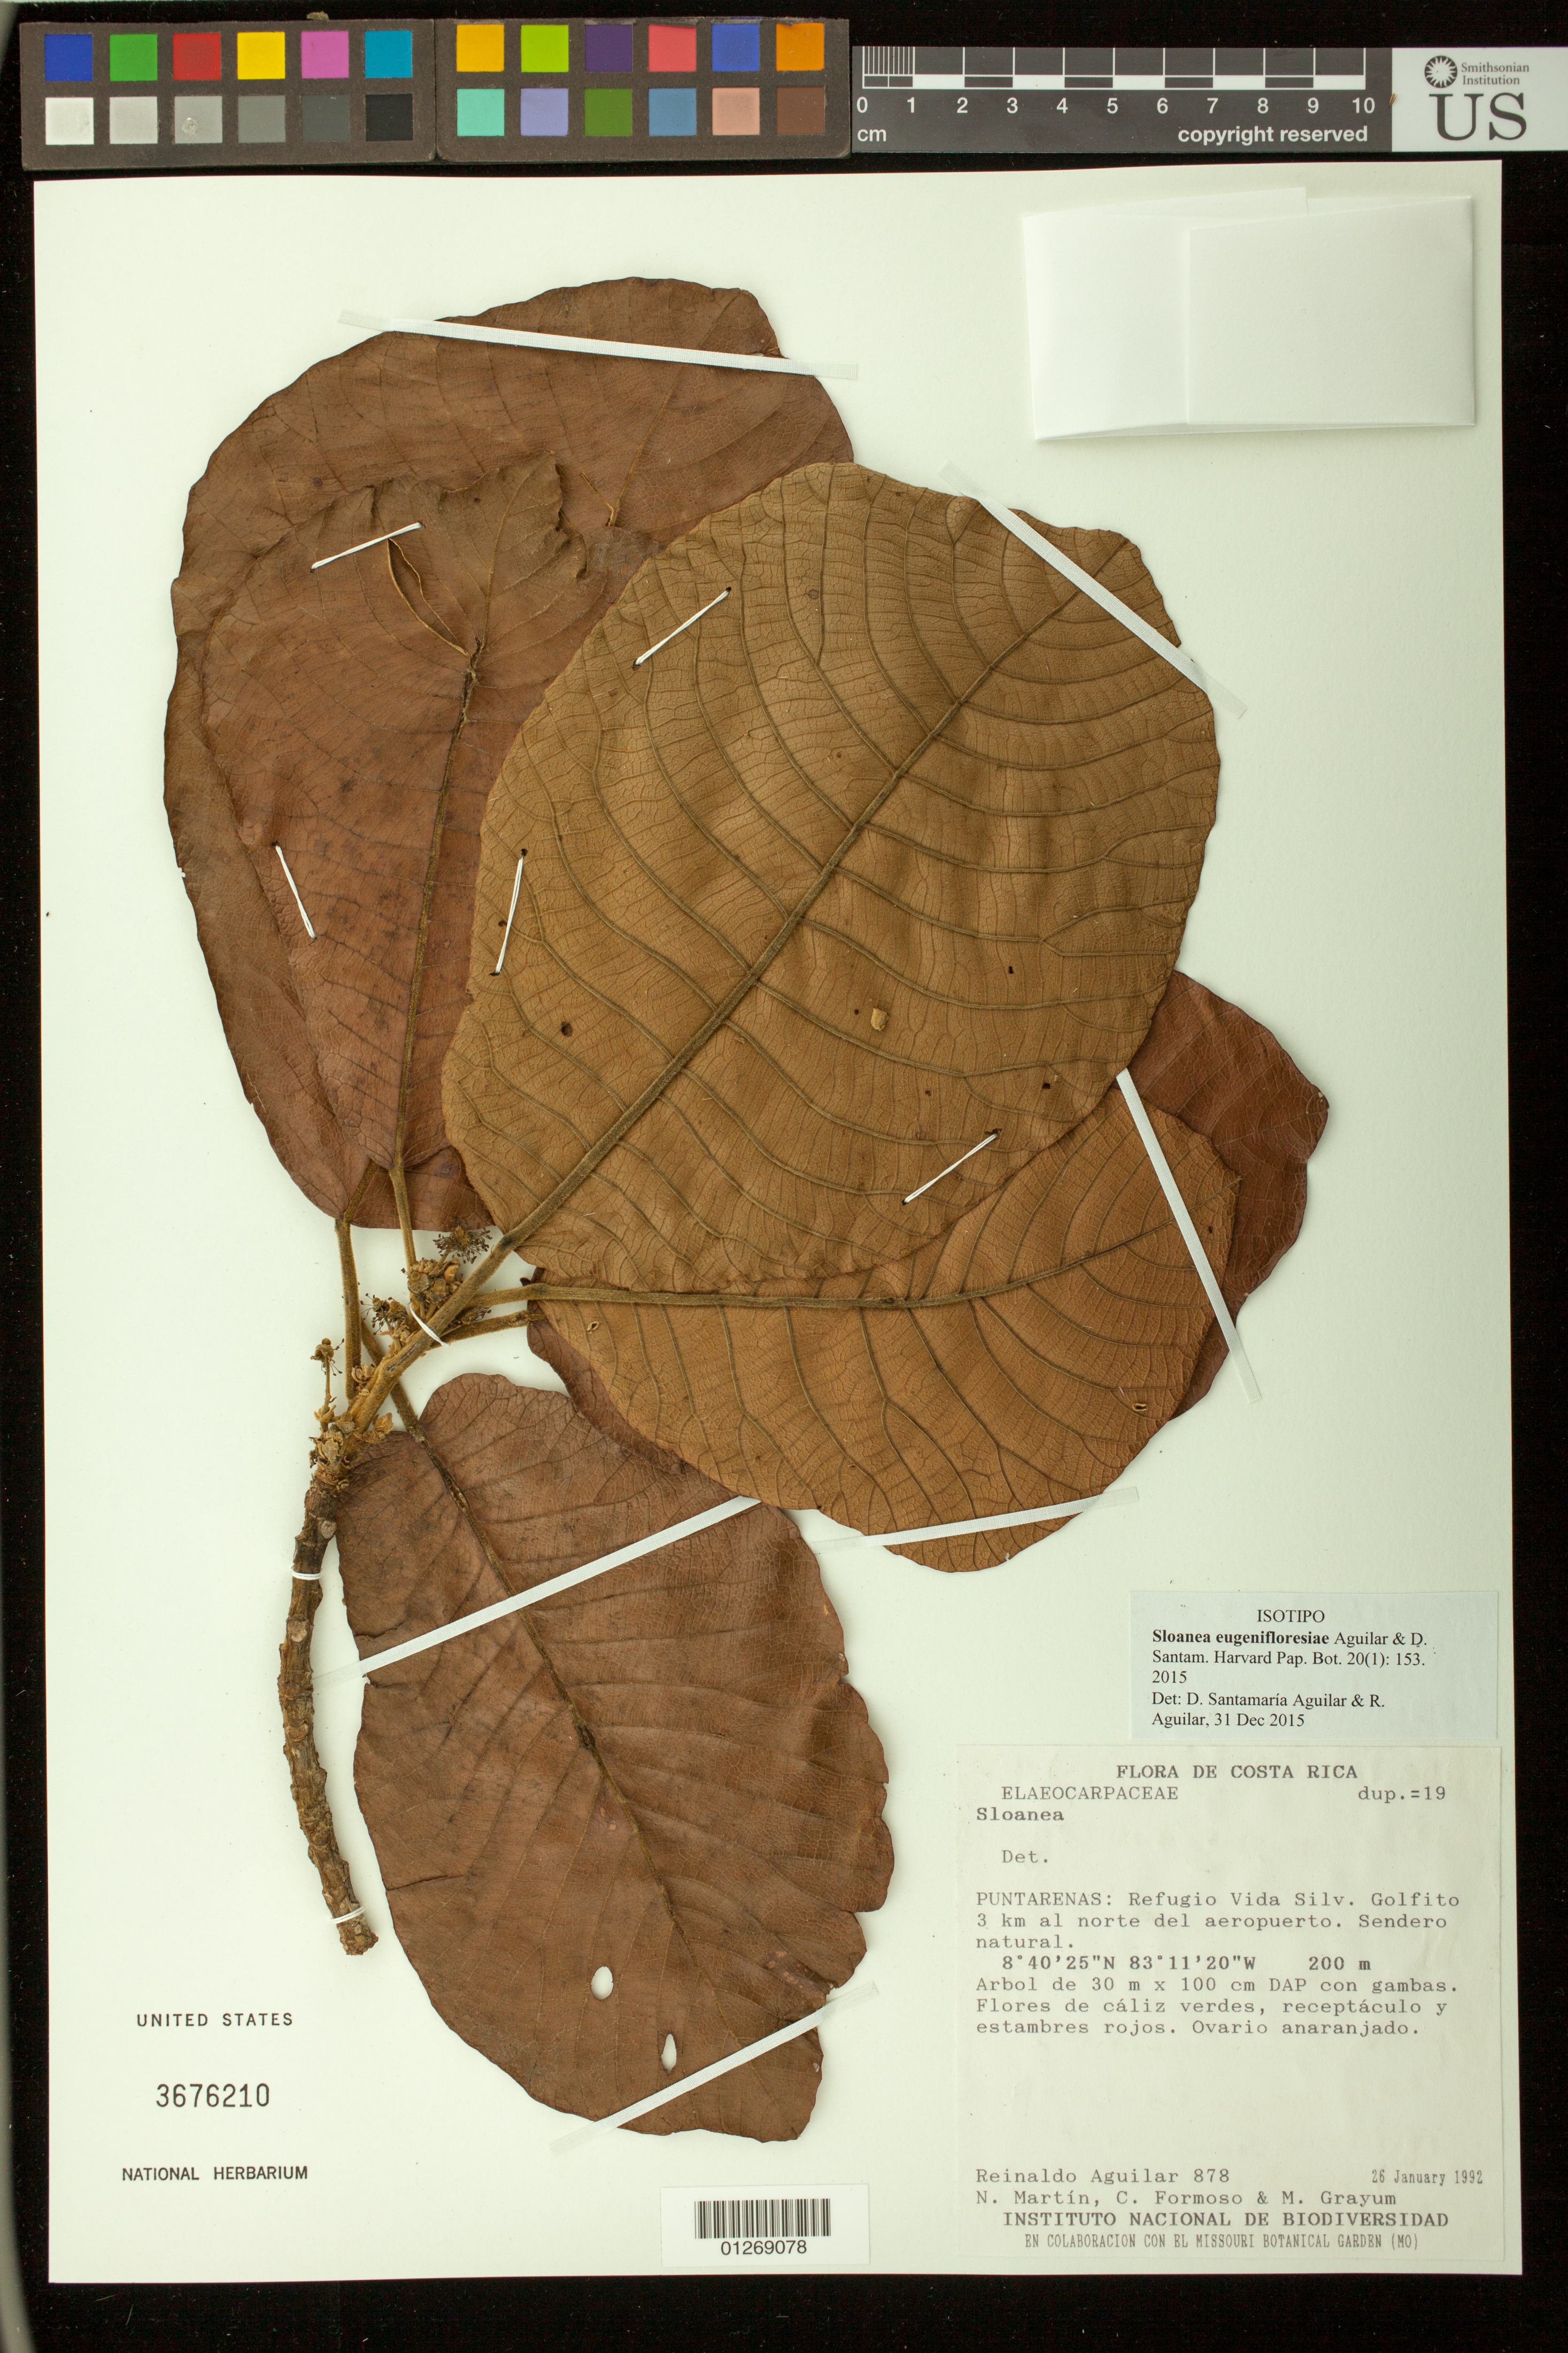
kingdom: Plantae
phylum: Tracheophyta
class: Magnoliopsida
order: Oxalidales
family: Elaeocarpaceae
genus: Sloanea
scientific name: Sloanea eugenifloresiae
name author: Aguilar & D. Santam.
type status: Isotype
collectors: R. Aguilar, N. Martín, C. Formoso & M. H. Grayum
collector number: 878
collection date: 1992-01-26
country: Costa Rica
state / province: Puntarenas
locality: Puntarenas: Refugio Vida Silv. Golfito 3 km al norte del aeropuerto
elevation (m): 200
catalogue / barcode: US 3676210